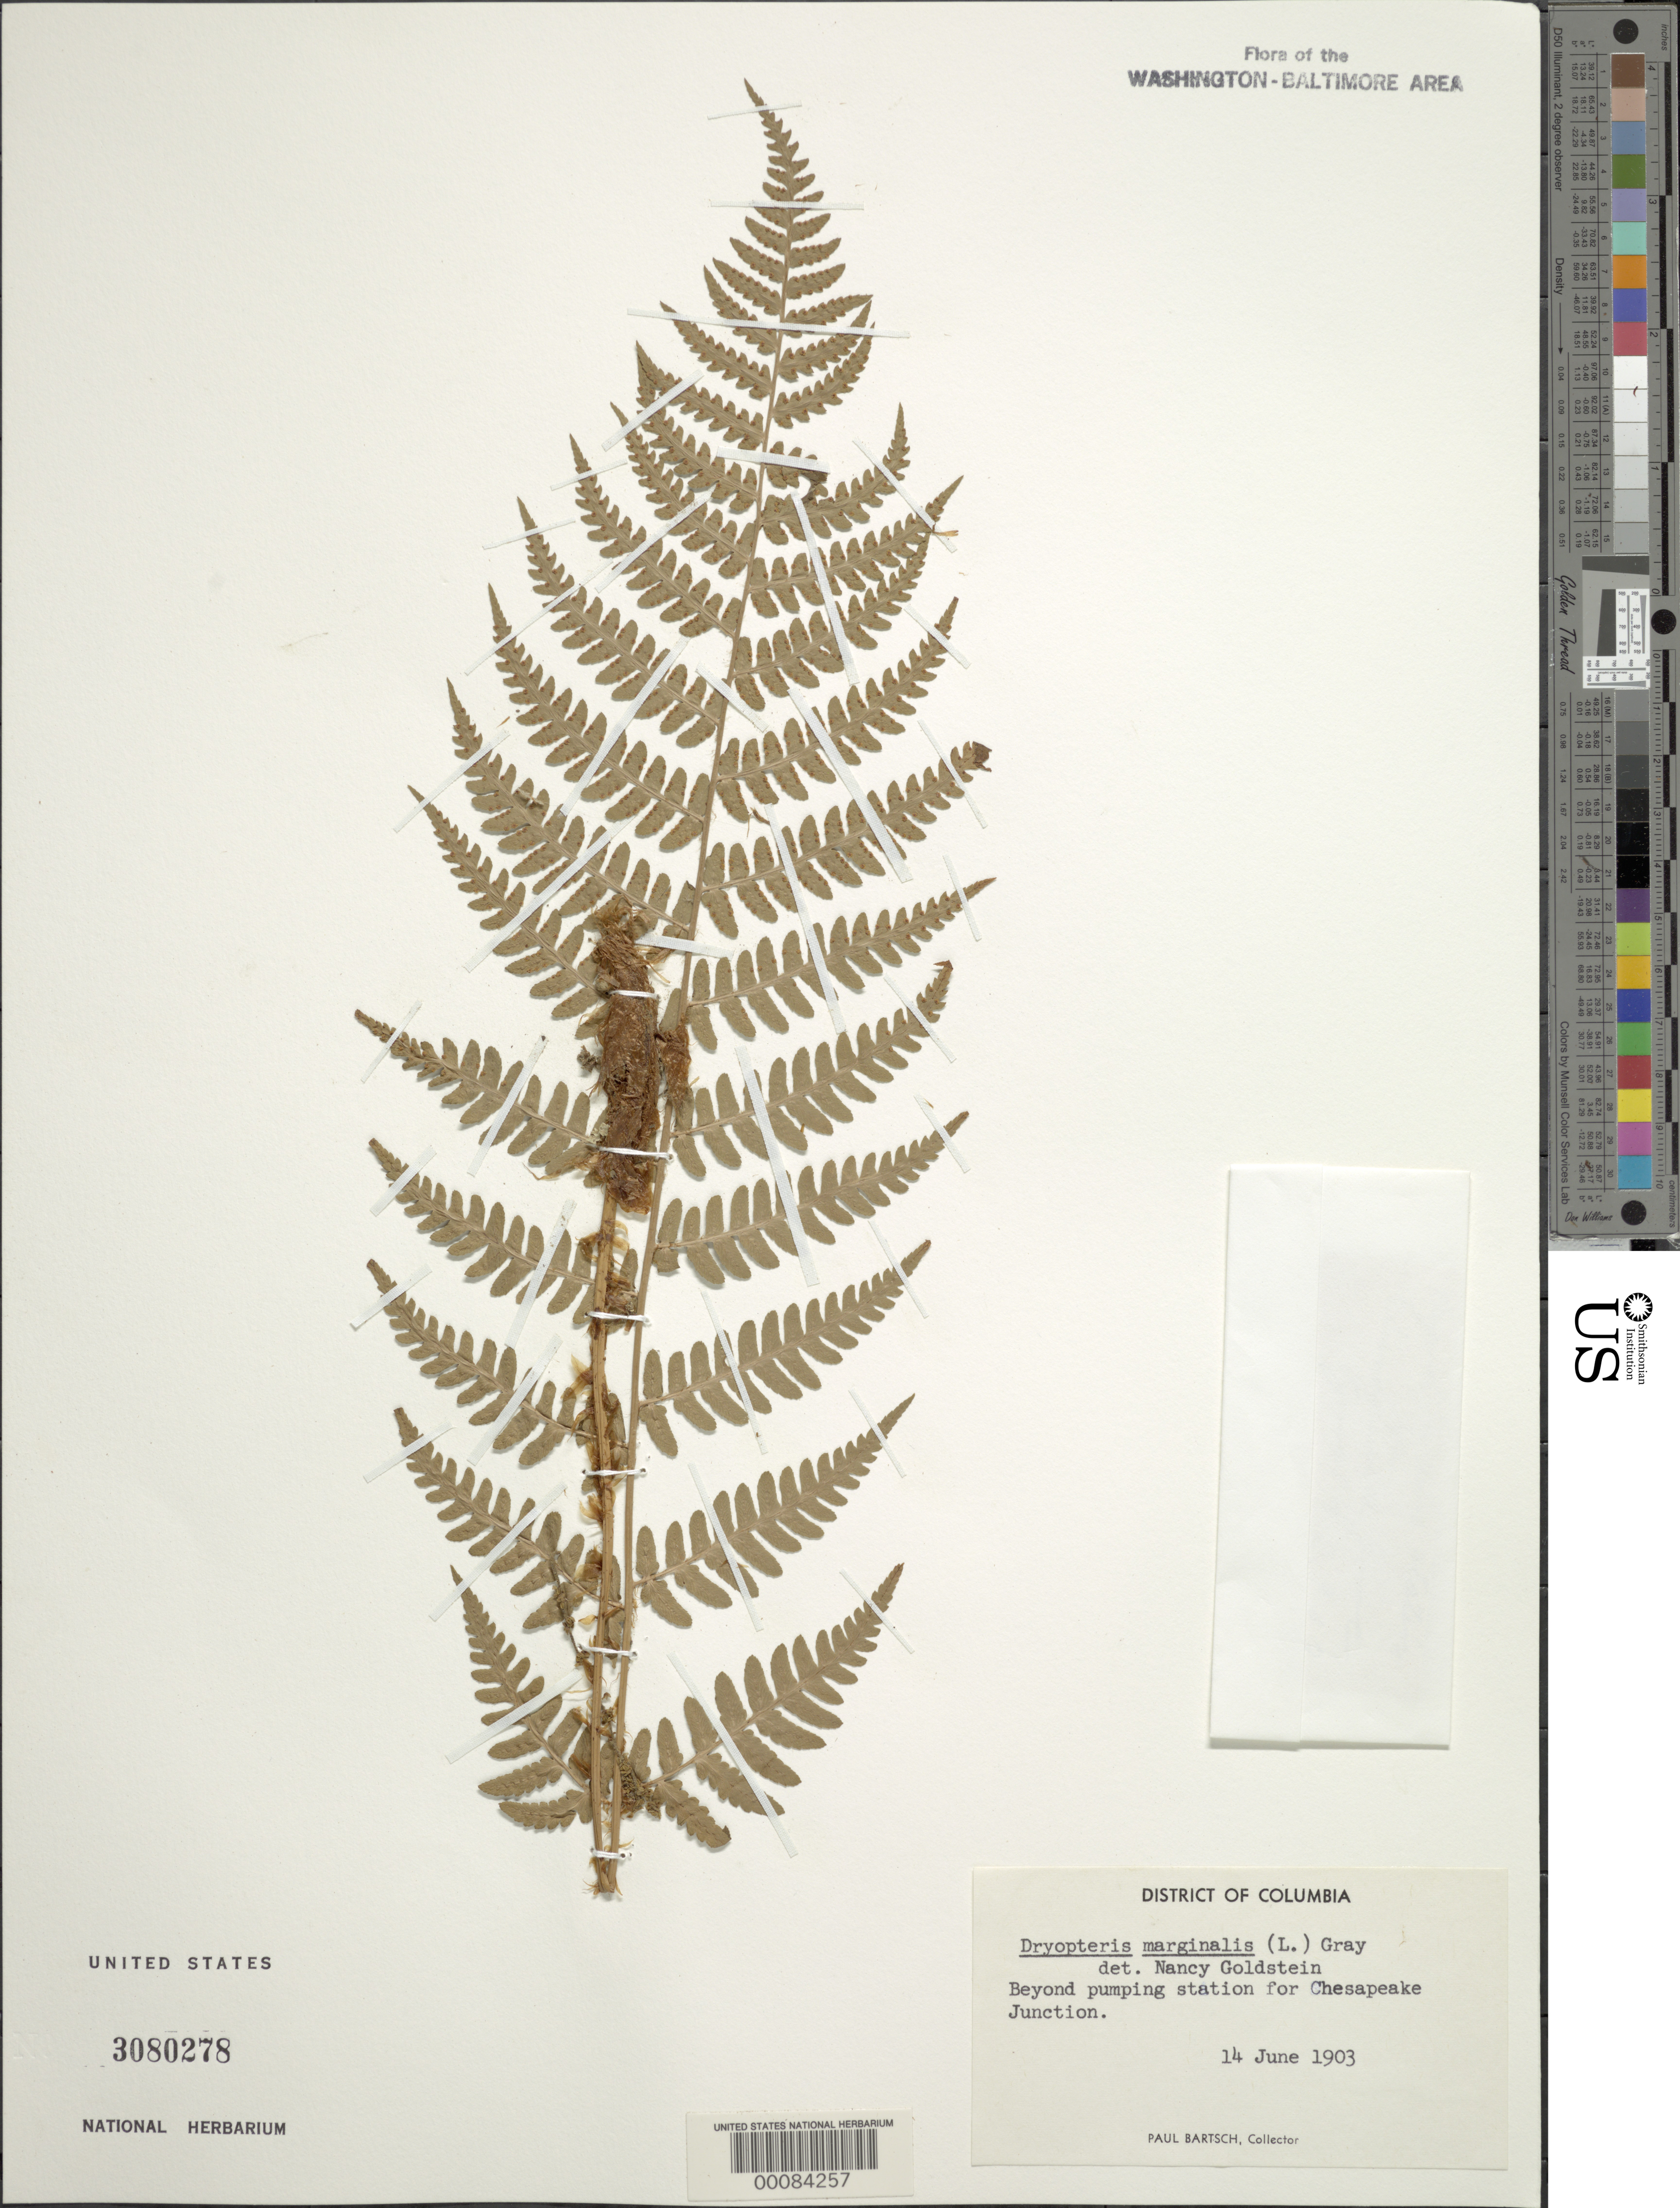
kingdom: Plantae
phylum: Tracheophyta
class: Polypodiopsida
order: Polypodiales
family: Dryopteridaceae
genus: Dryopteris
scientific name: Dryopteris marginalis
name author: (L.) A. Gray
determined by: Goldstein, N.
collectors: P. Bartsch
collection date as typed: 14 Jun 1903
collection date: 1903-06-14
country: United States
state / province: District of Columbia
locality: Beyond Pumping Station for Chesapeake Junction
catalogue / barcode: US 3080278